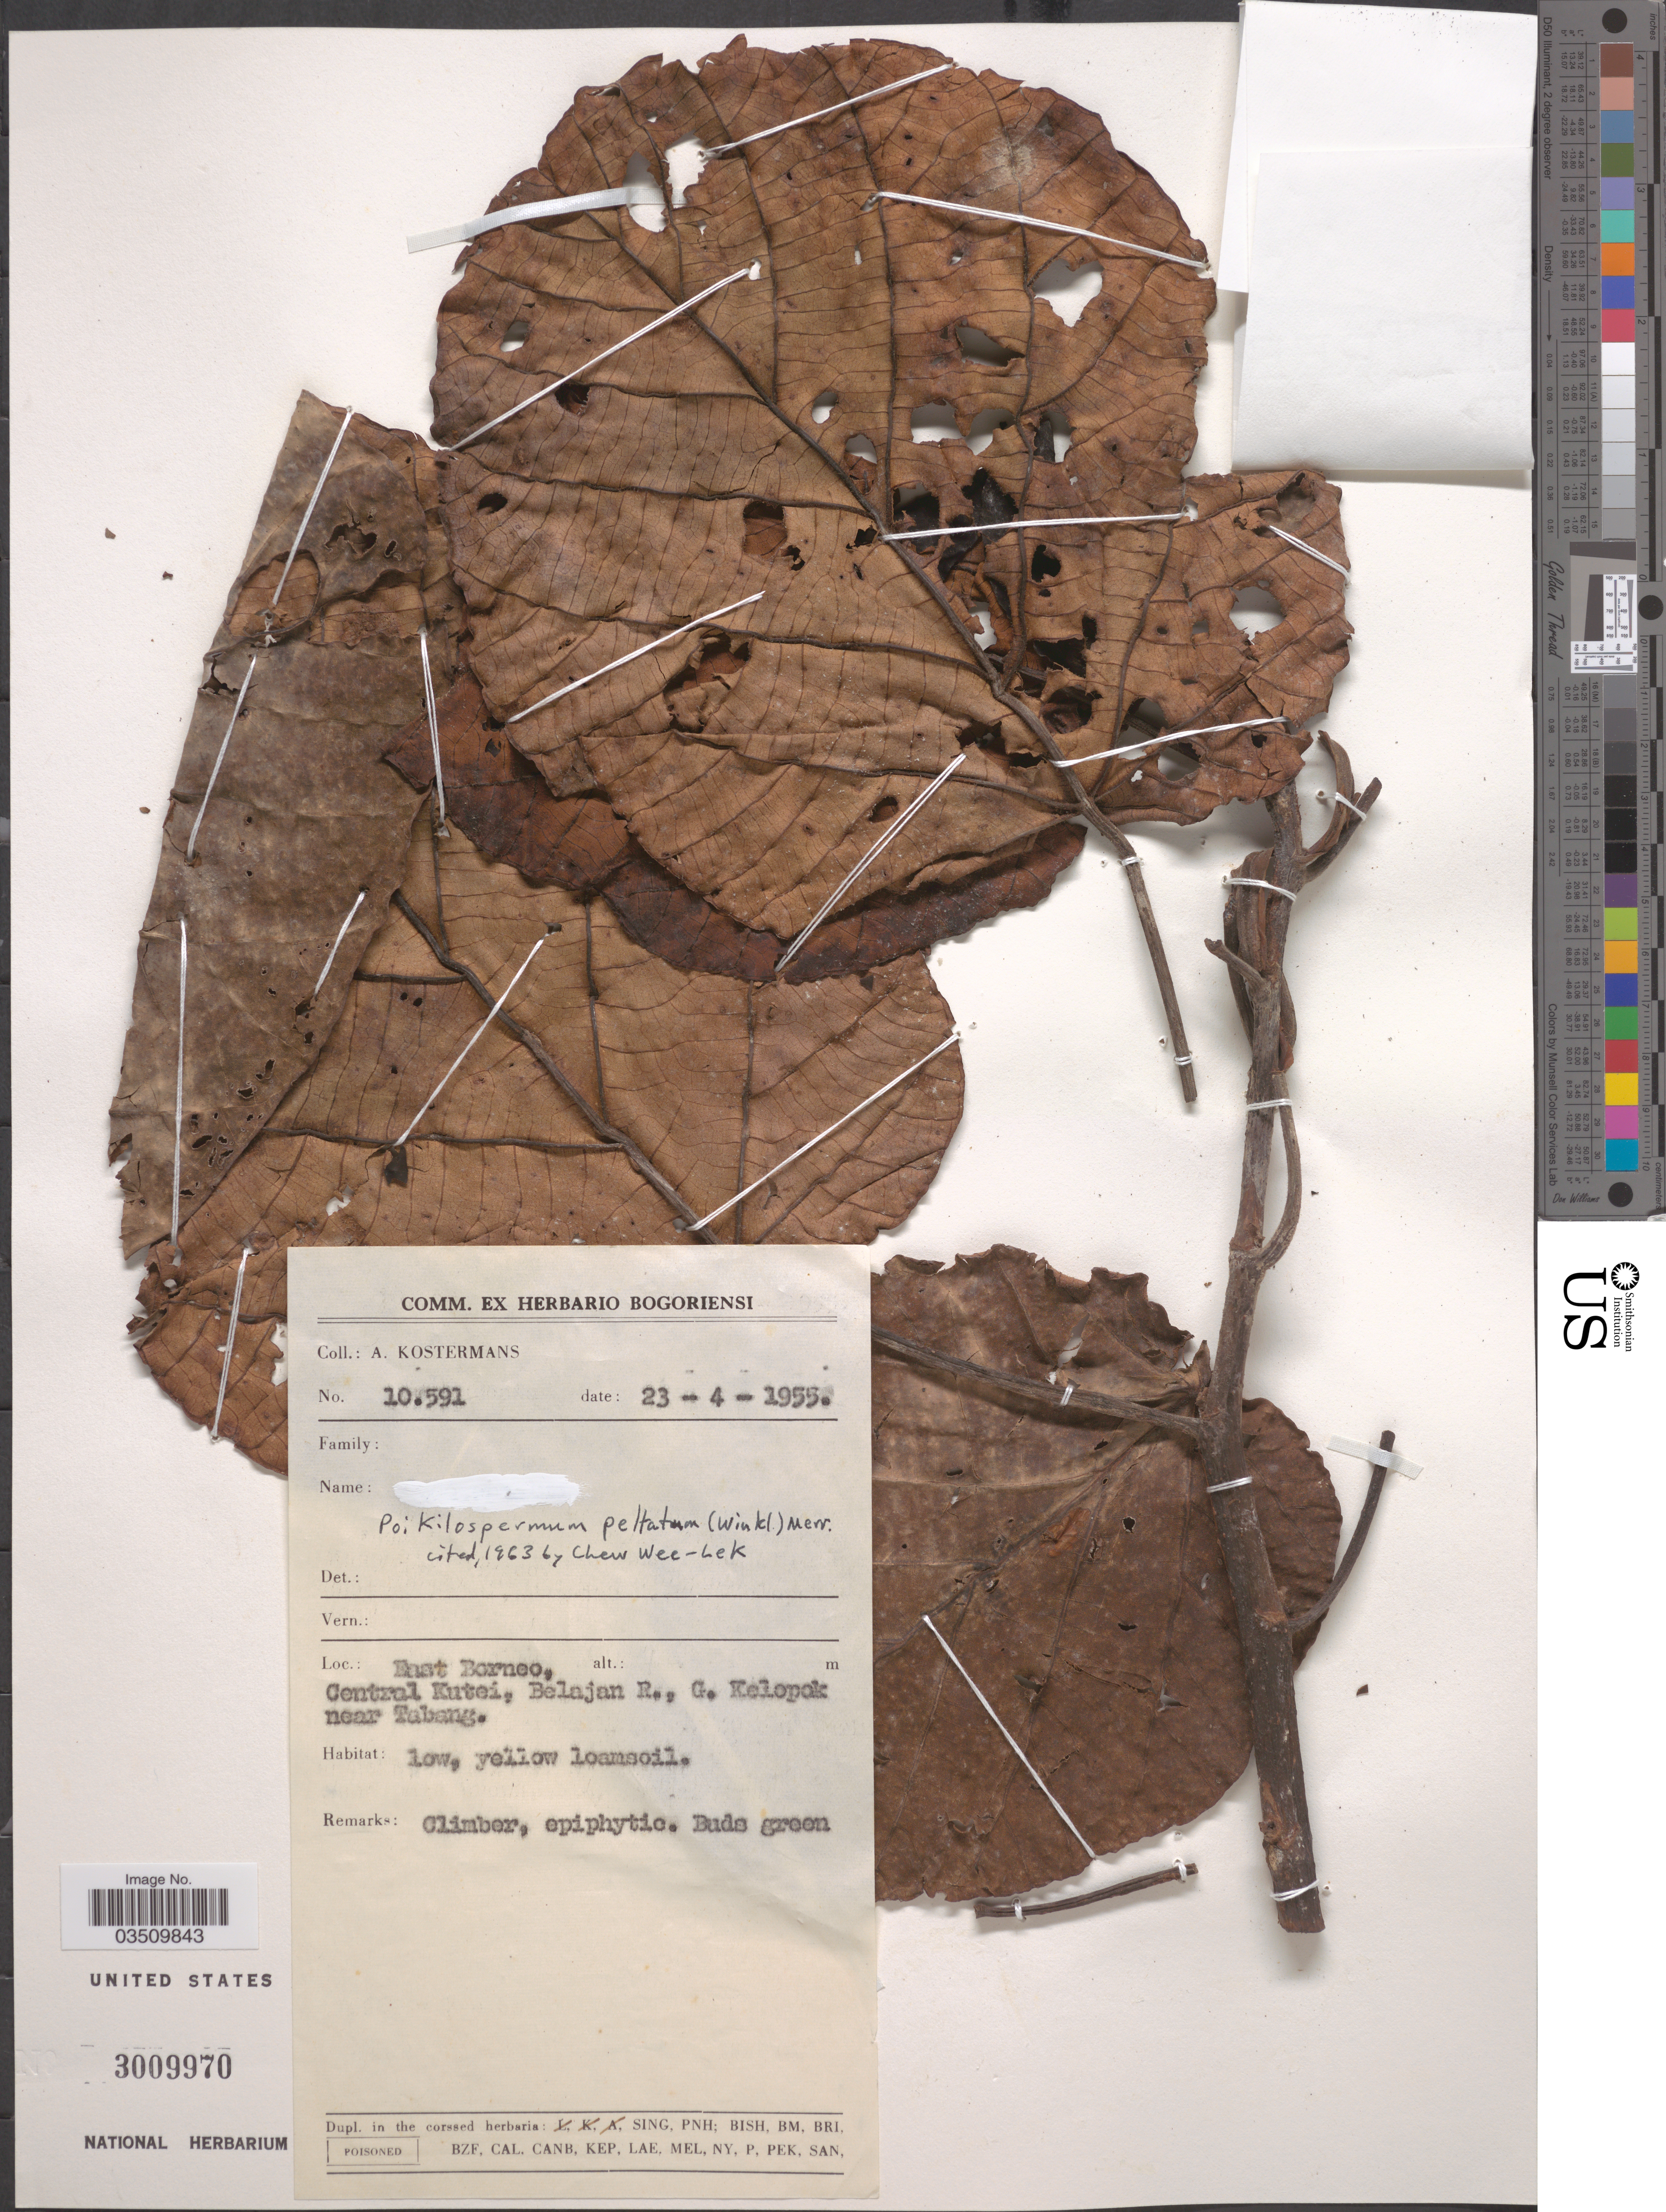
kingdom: Plantae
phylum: Tracheophyta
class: Magnoliopsida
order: Rosales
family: Urticaceae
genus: Poikilospermum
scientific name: Poikilospermum peltatum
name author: (H.J.P. Winkl.) Merr.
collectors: A. J. G. Kostermans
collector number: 10591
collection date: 1955-04-23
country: Indonesia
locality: East Borneo, Central Kutei, Belajan R., G. Keolopok near Tabang.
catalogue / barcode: US 3009970